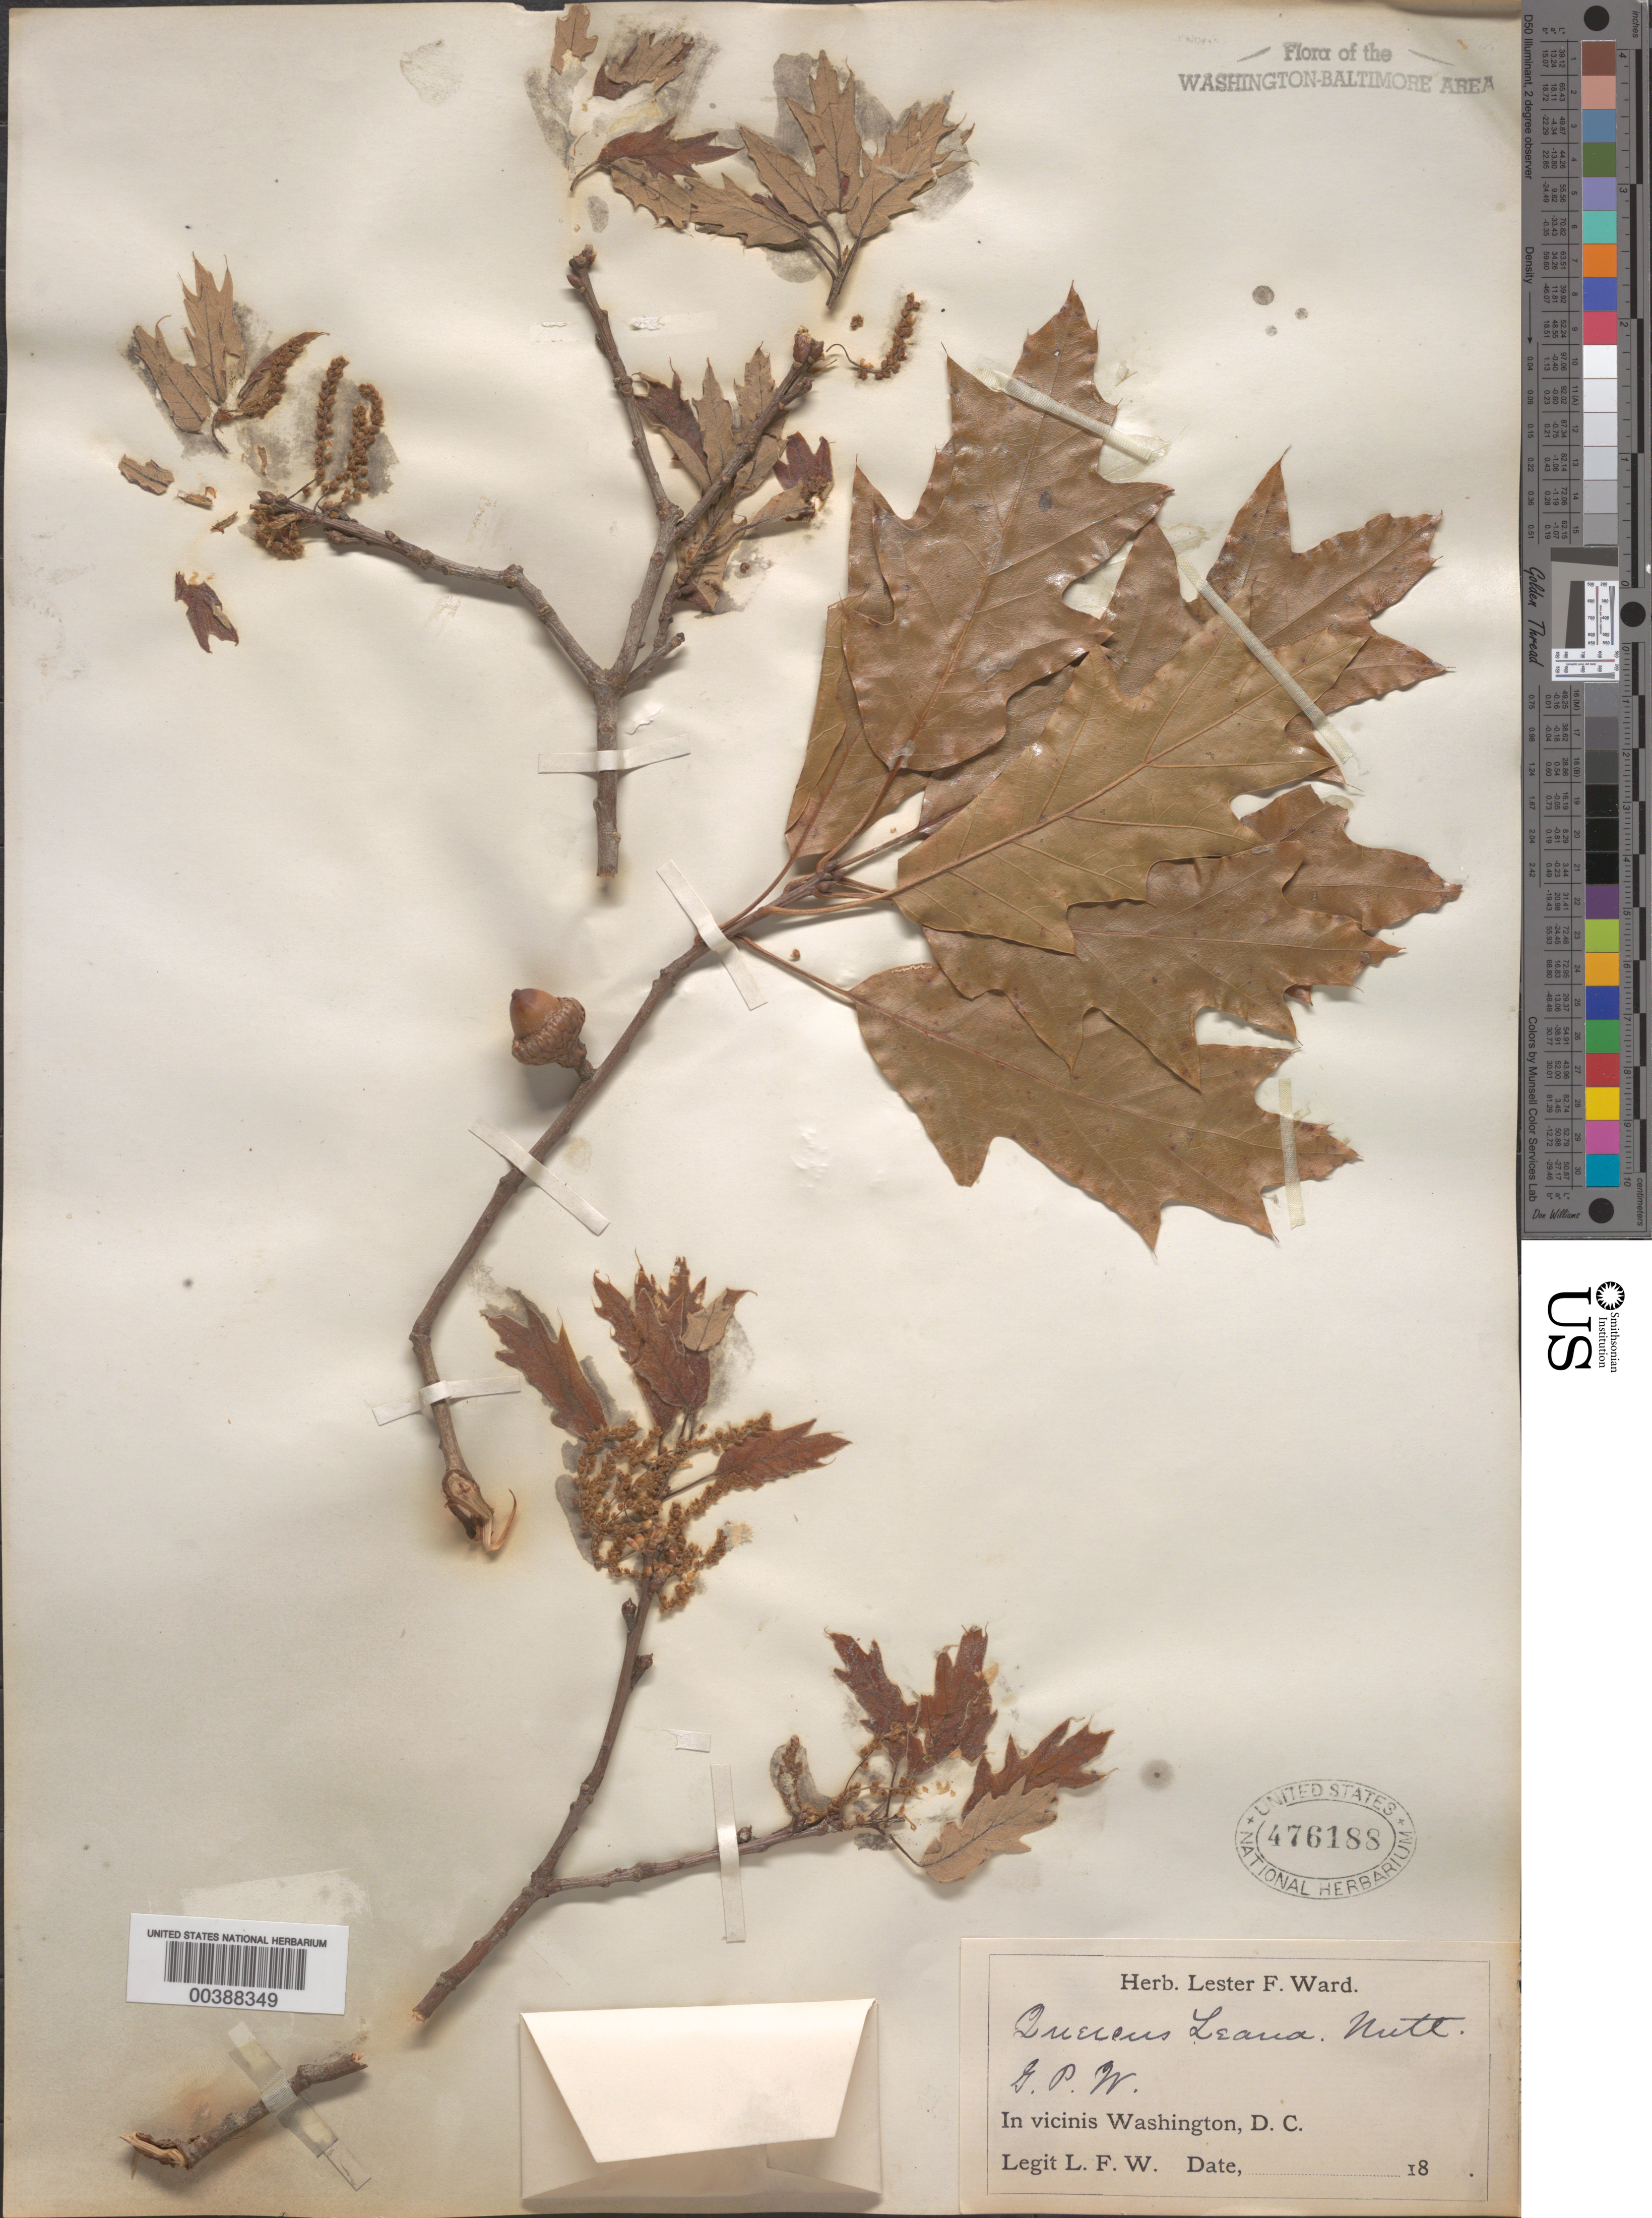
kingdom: Plantae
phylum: Tracheophyta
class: Magnoliopsida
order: Fagales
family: Fagaceae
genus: Quercus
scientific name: Quercus x leana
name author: Nutt.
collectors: L. F. Ward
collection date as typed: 18--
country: United States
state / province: District of Columbia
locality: G.P.W., Washington D.C. area.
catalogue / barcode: US 476188